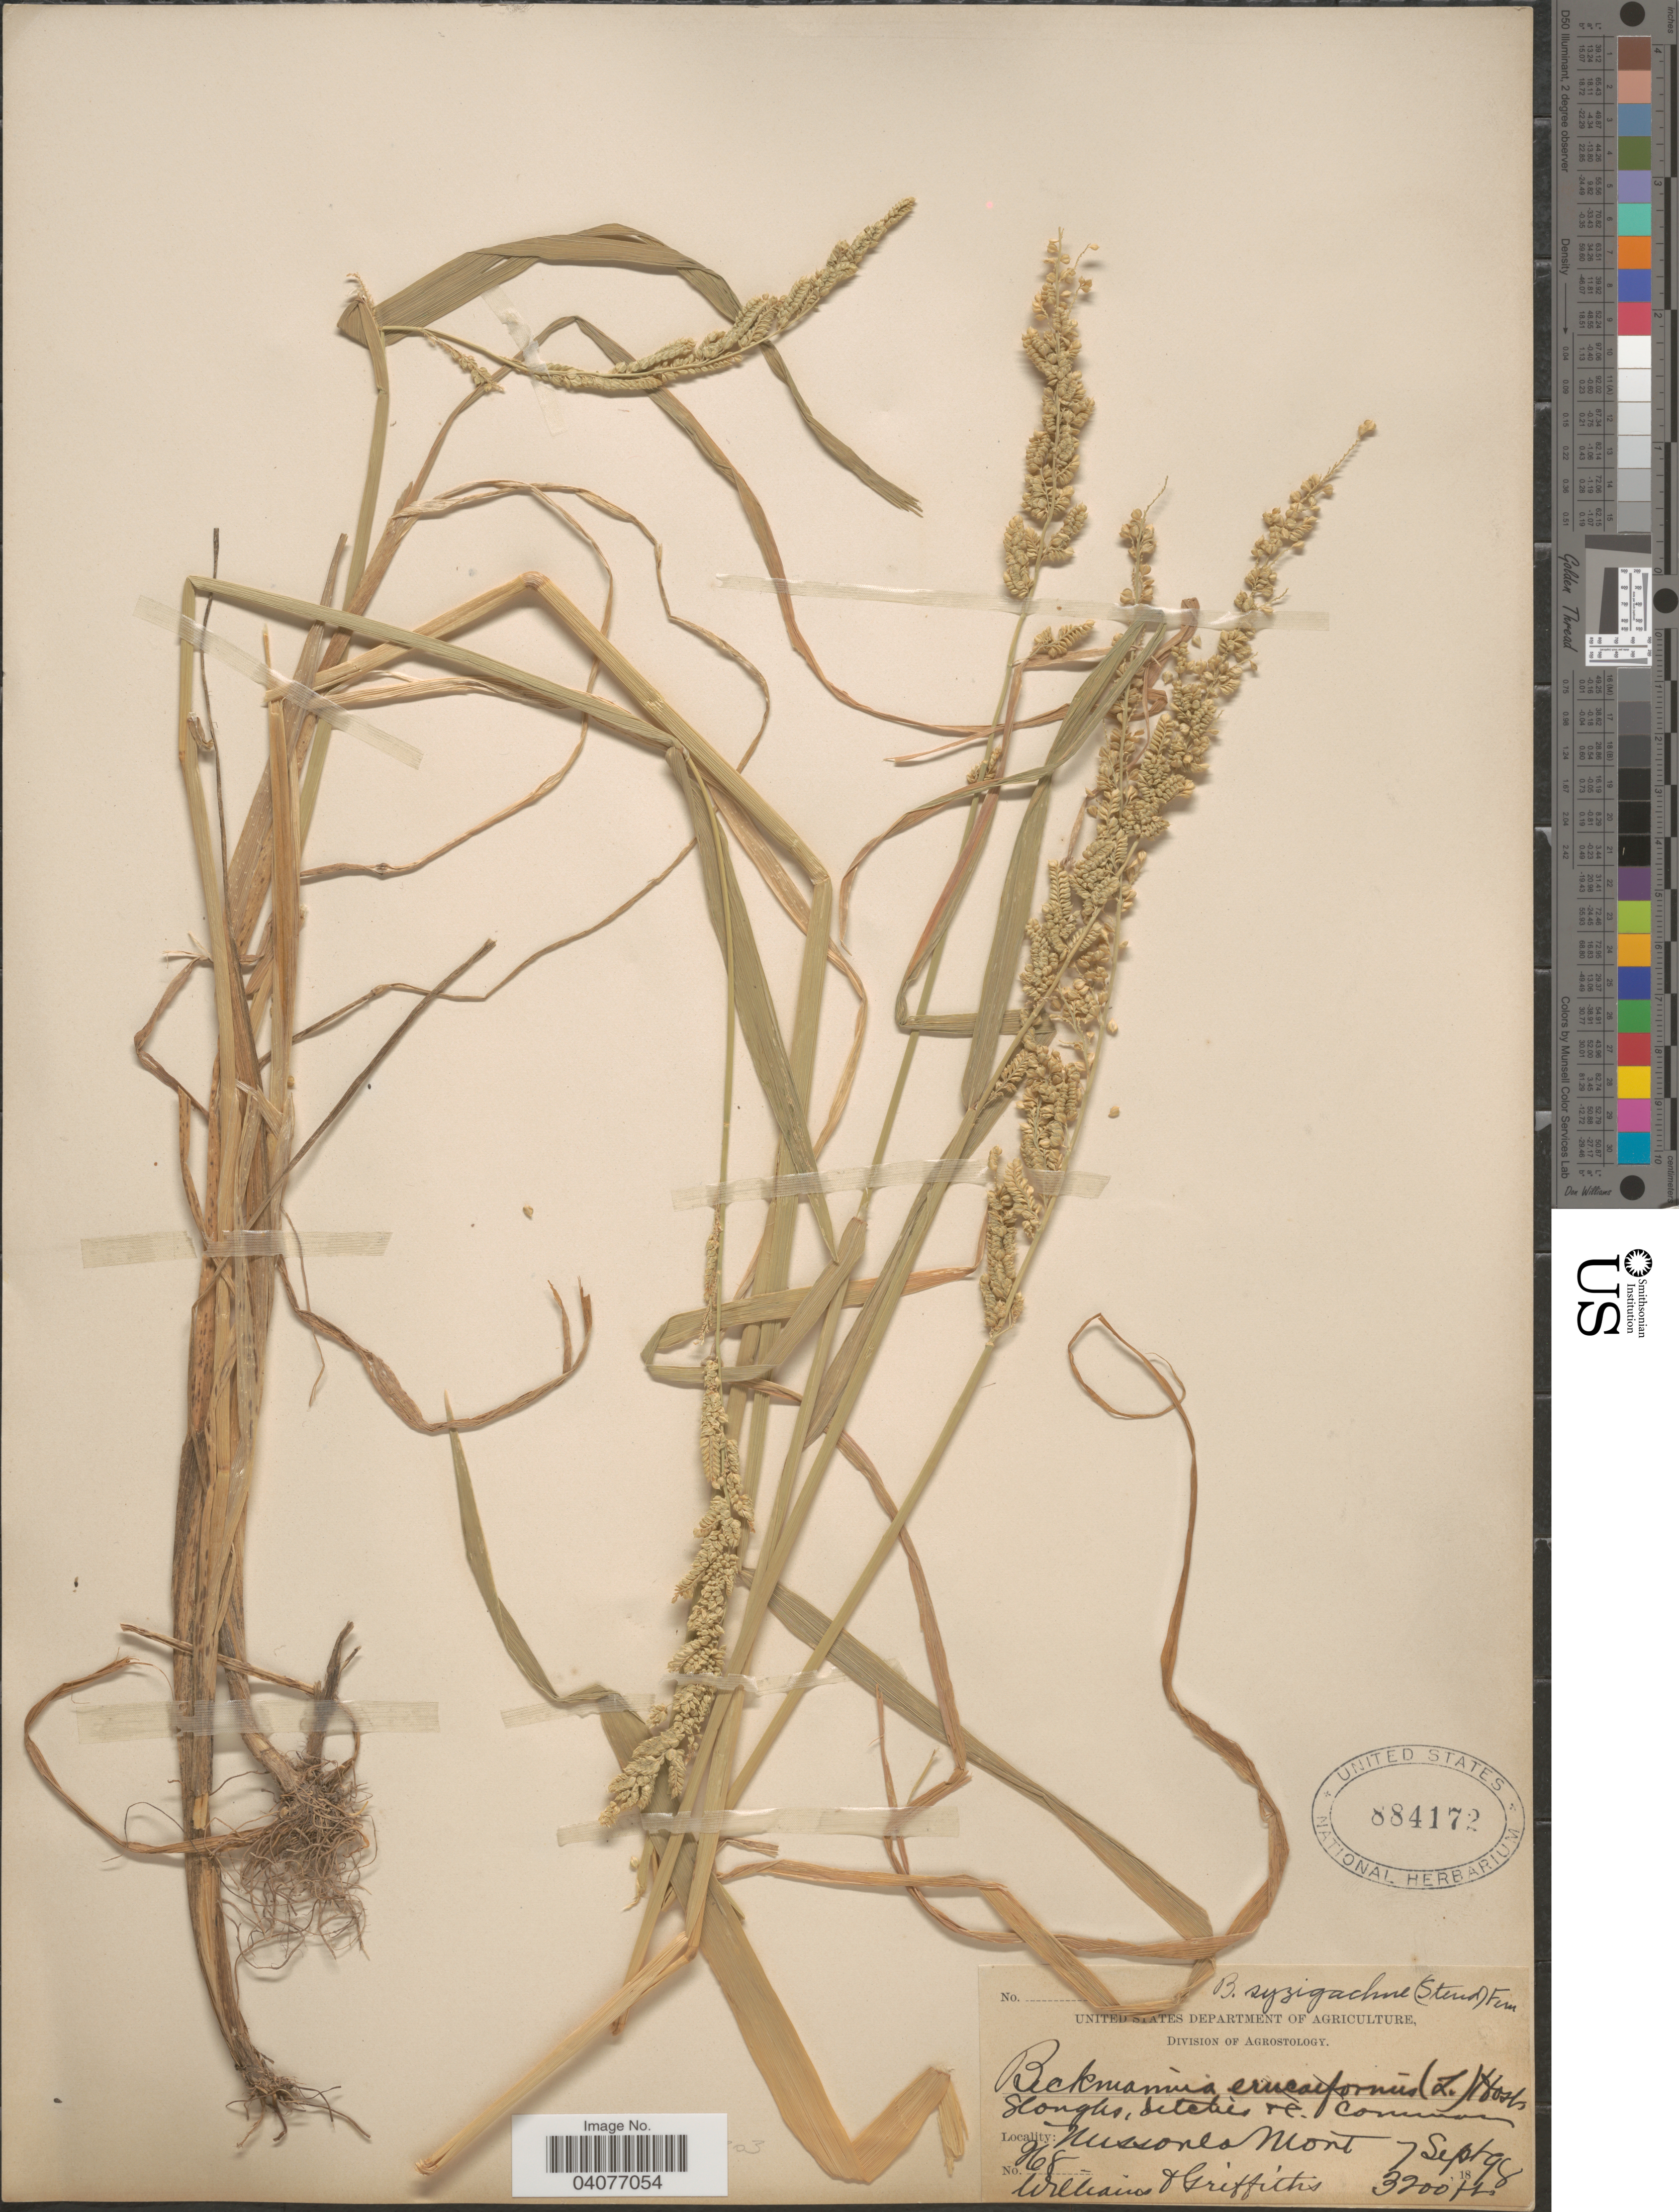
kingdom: Plantae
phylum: Tracheophyta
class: Liliopsida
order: Poales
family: Poaceae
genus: Beckmannia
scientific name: Beckmannia syzigachne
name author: (Steud.) Fernald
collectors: -- Williams & -- Griffiths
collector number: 968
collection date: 1898-09-07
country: United States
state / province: Montana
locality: Sloughs, idtches & common Missones.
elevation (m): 975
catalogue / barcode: US 884172